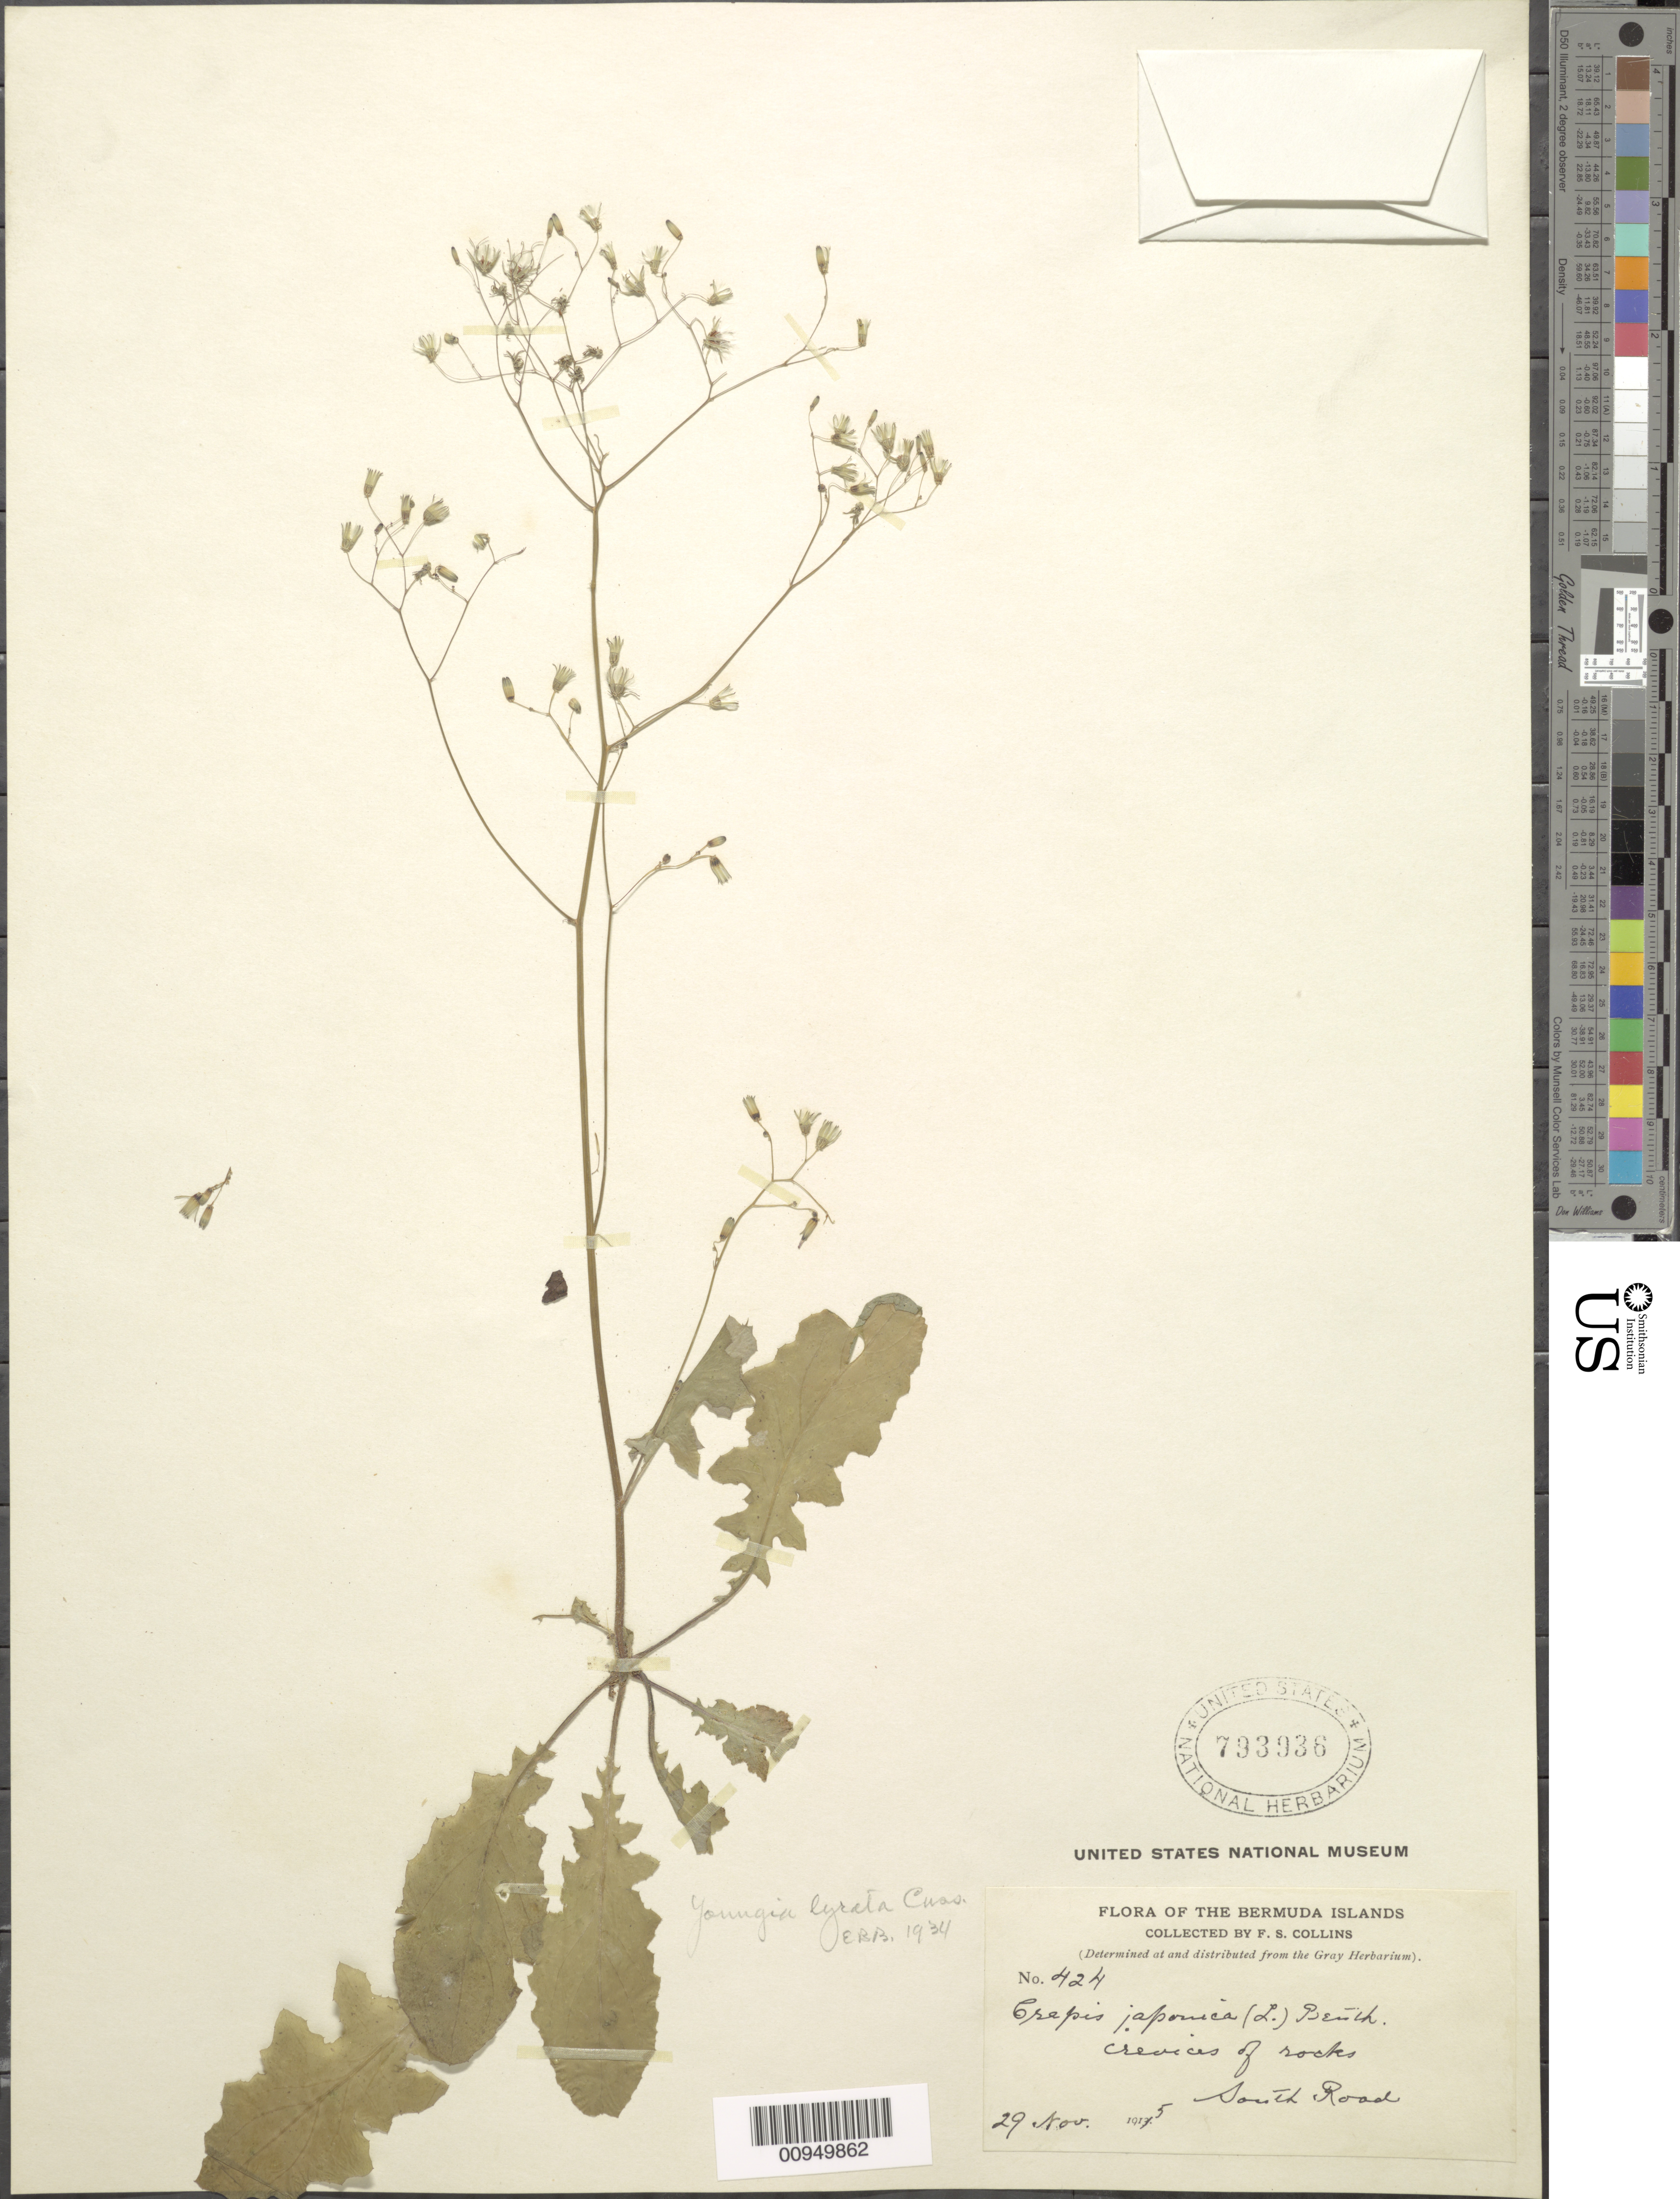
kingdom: Plantae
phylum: Tracheophyta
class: Magnoliopsida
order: Asterales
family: Asteraceae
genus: Youngia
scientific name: Youngia japonica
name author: (L.) DC.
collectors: F. Collins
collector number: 424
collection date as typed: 29 Nov 1915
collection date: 1915-11-29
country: Bermuda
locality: South Road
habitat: Crevices of rocks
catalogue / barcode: US 793936